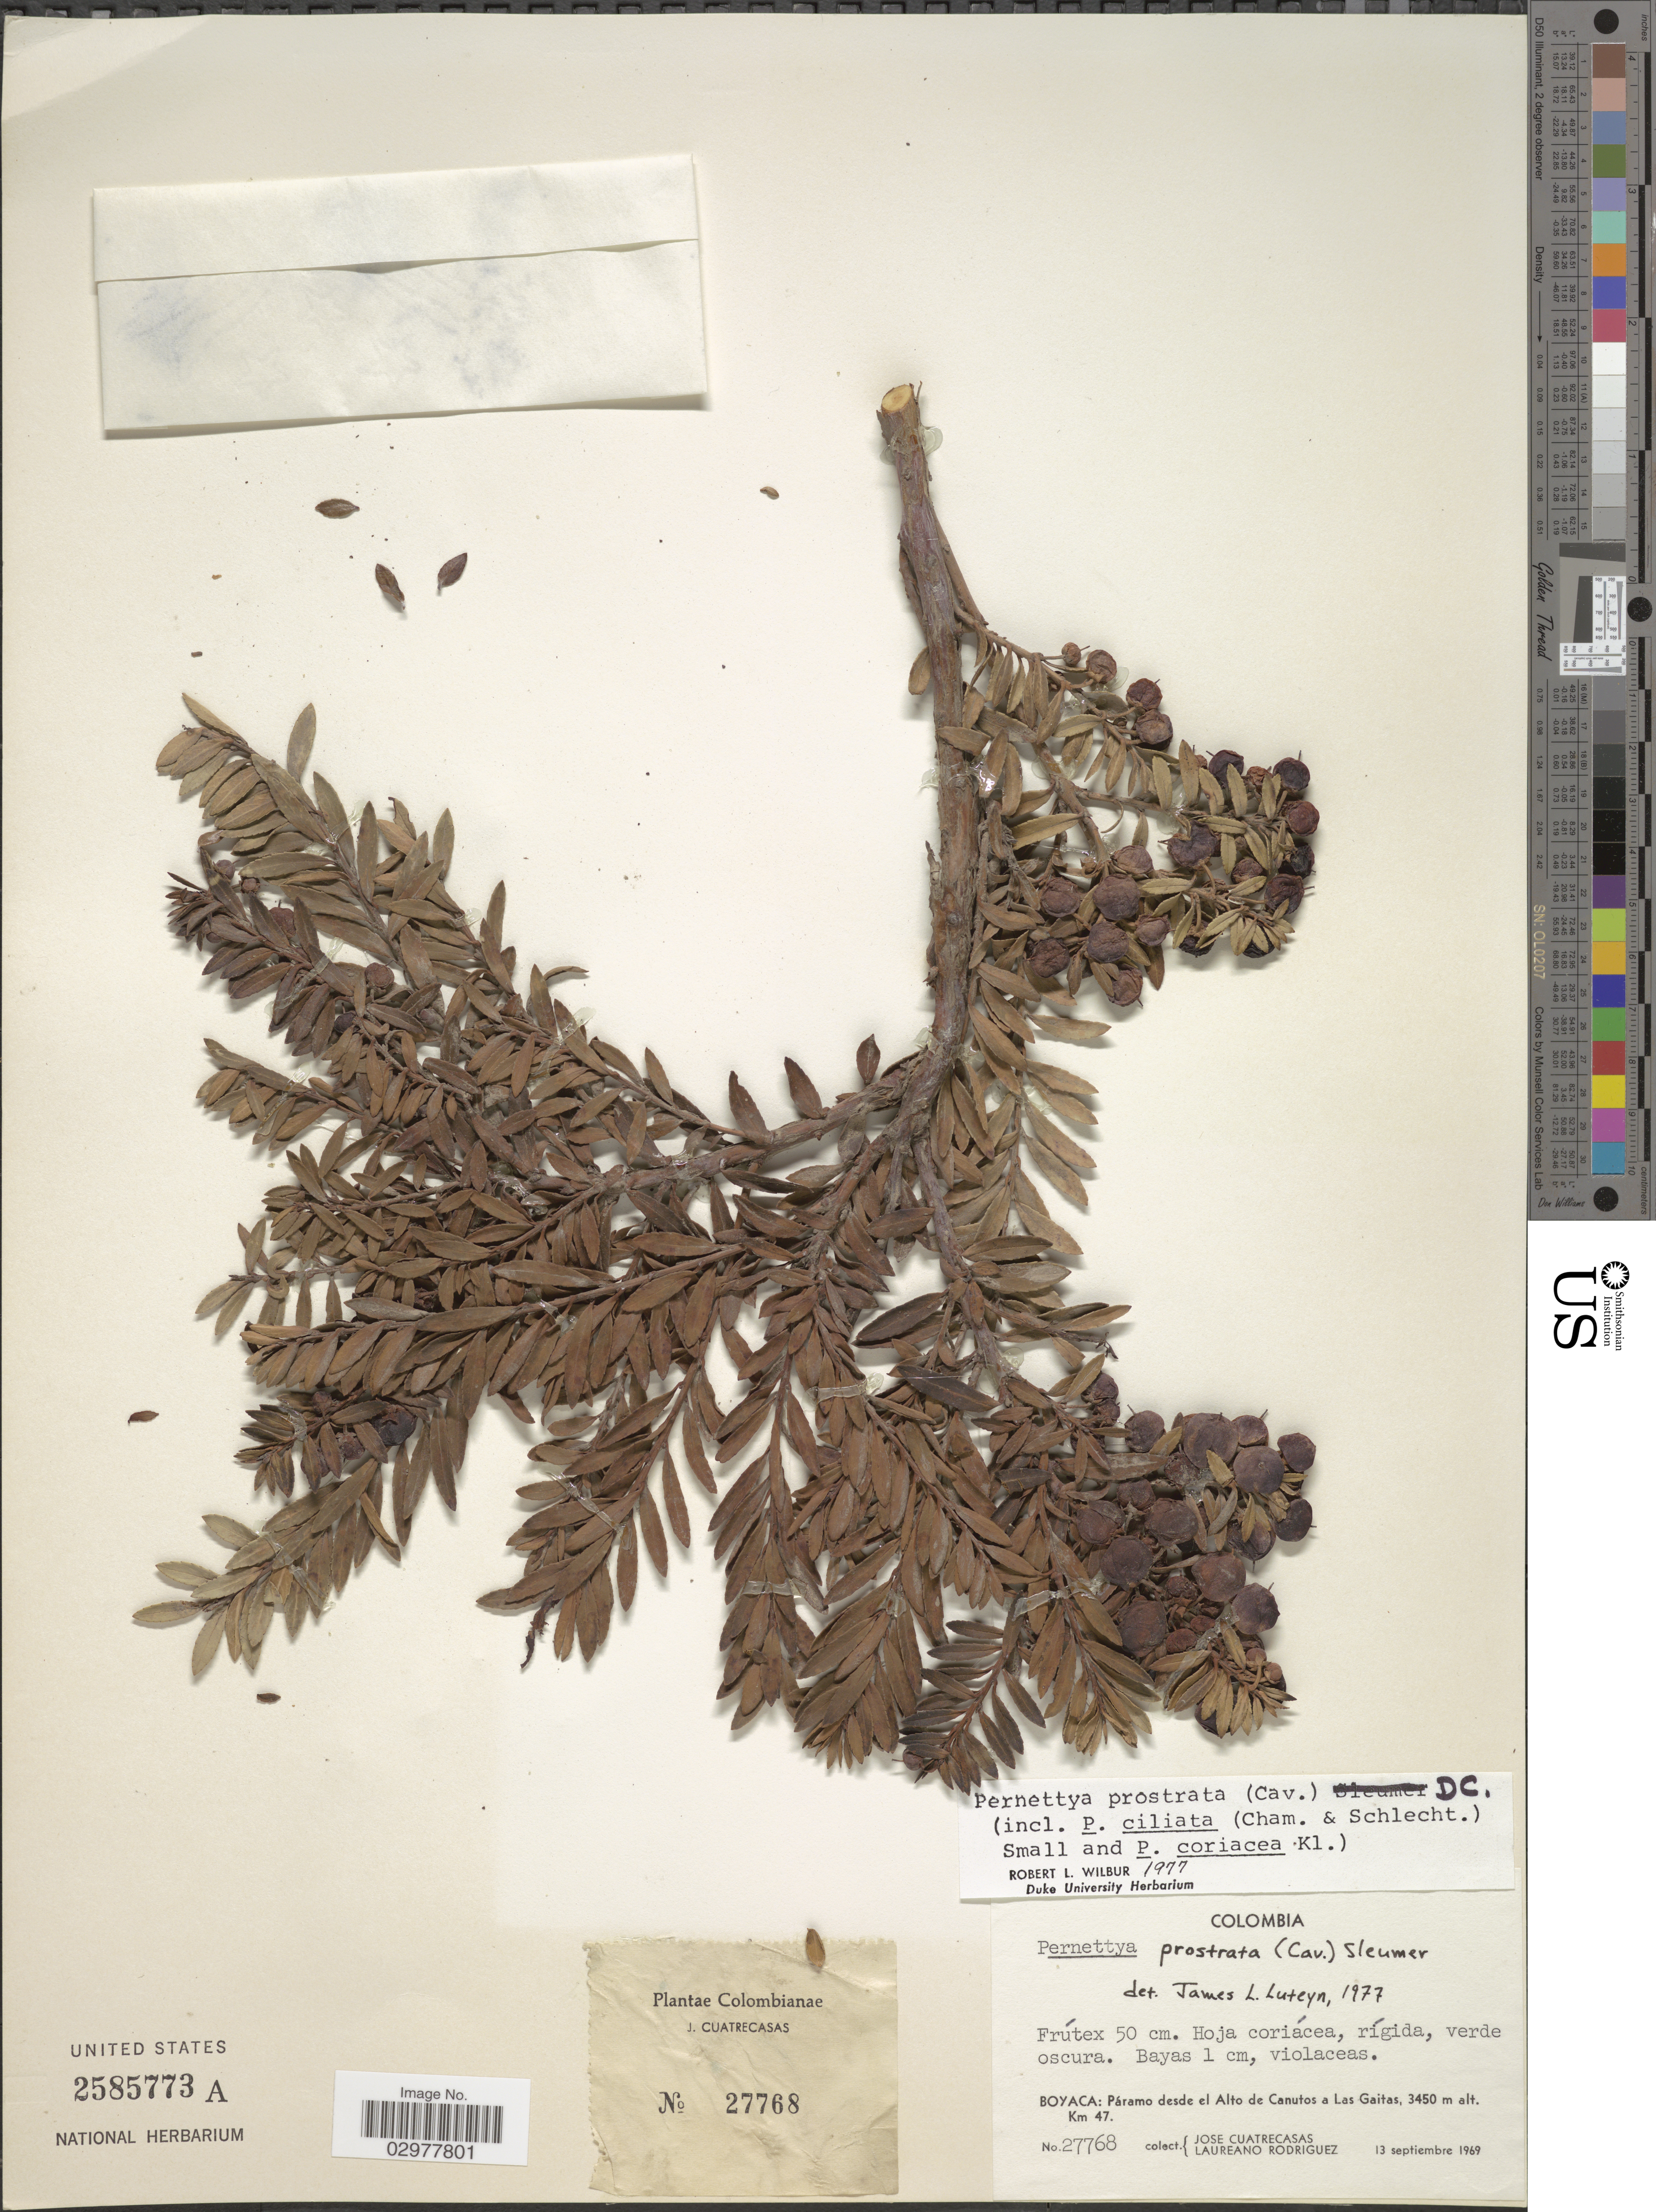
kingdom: Plantae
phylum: Tracheophyta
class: Magnoliopsida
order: Ericales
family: Ericaceae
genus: Pernettya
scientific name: Pernettya prostrata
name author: (Cav.) DC.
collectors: J. Cuatrecasas & L. Rodriguez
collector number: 27768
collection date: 1969-09-13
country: Colombia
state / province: Boyacá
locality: Páramo desde el Alto de Canutos a Las Gaitas, Km. 47.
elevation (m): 3450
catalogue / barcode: US 2585773A